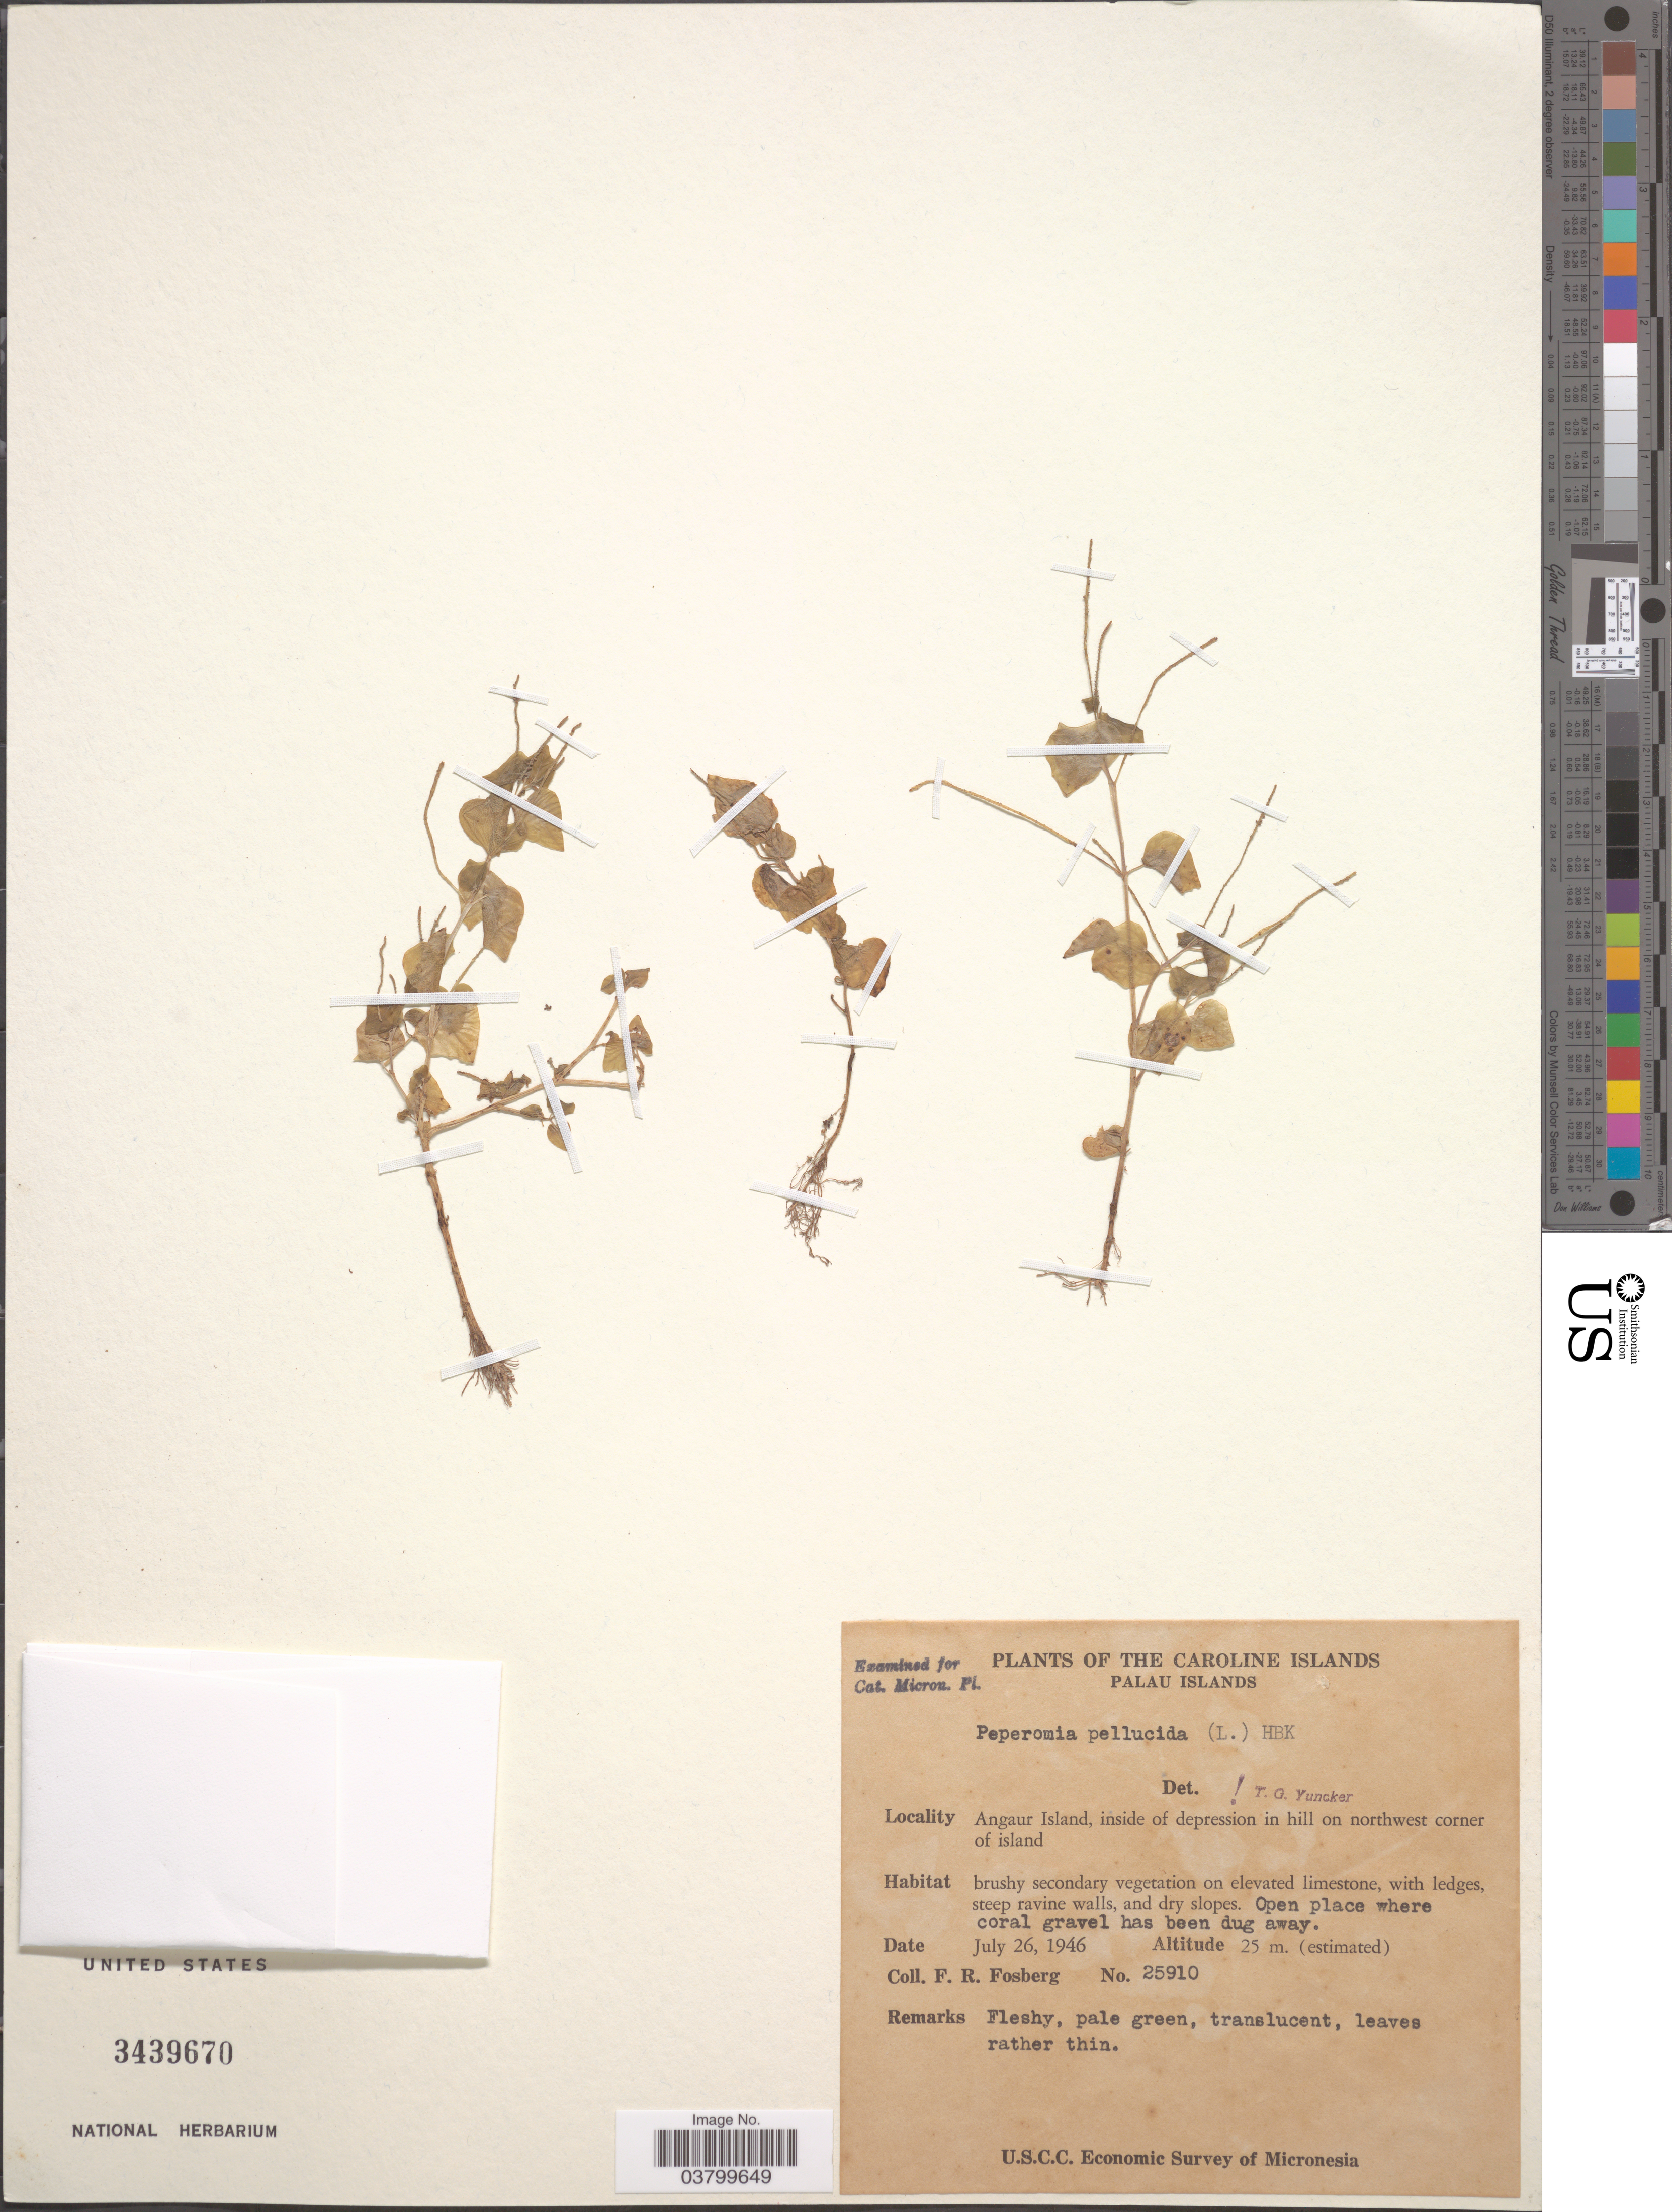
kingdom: Plantae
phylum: Tracheophyta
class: Magnoliopsida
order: Piperales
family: Piperaceae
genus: Peperomia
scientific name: Peperomia pellucida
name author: (L.) Kunth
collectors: F. R. Fosberg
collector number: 25910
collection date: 1946-07-26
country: Palau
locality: The Caroline Islands. Palau Islands. Angaur Island, inside of depression in hill on northwest corner of island.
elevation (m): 25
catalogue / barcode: US 3439670